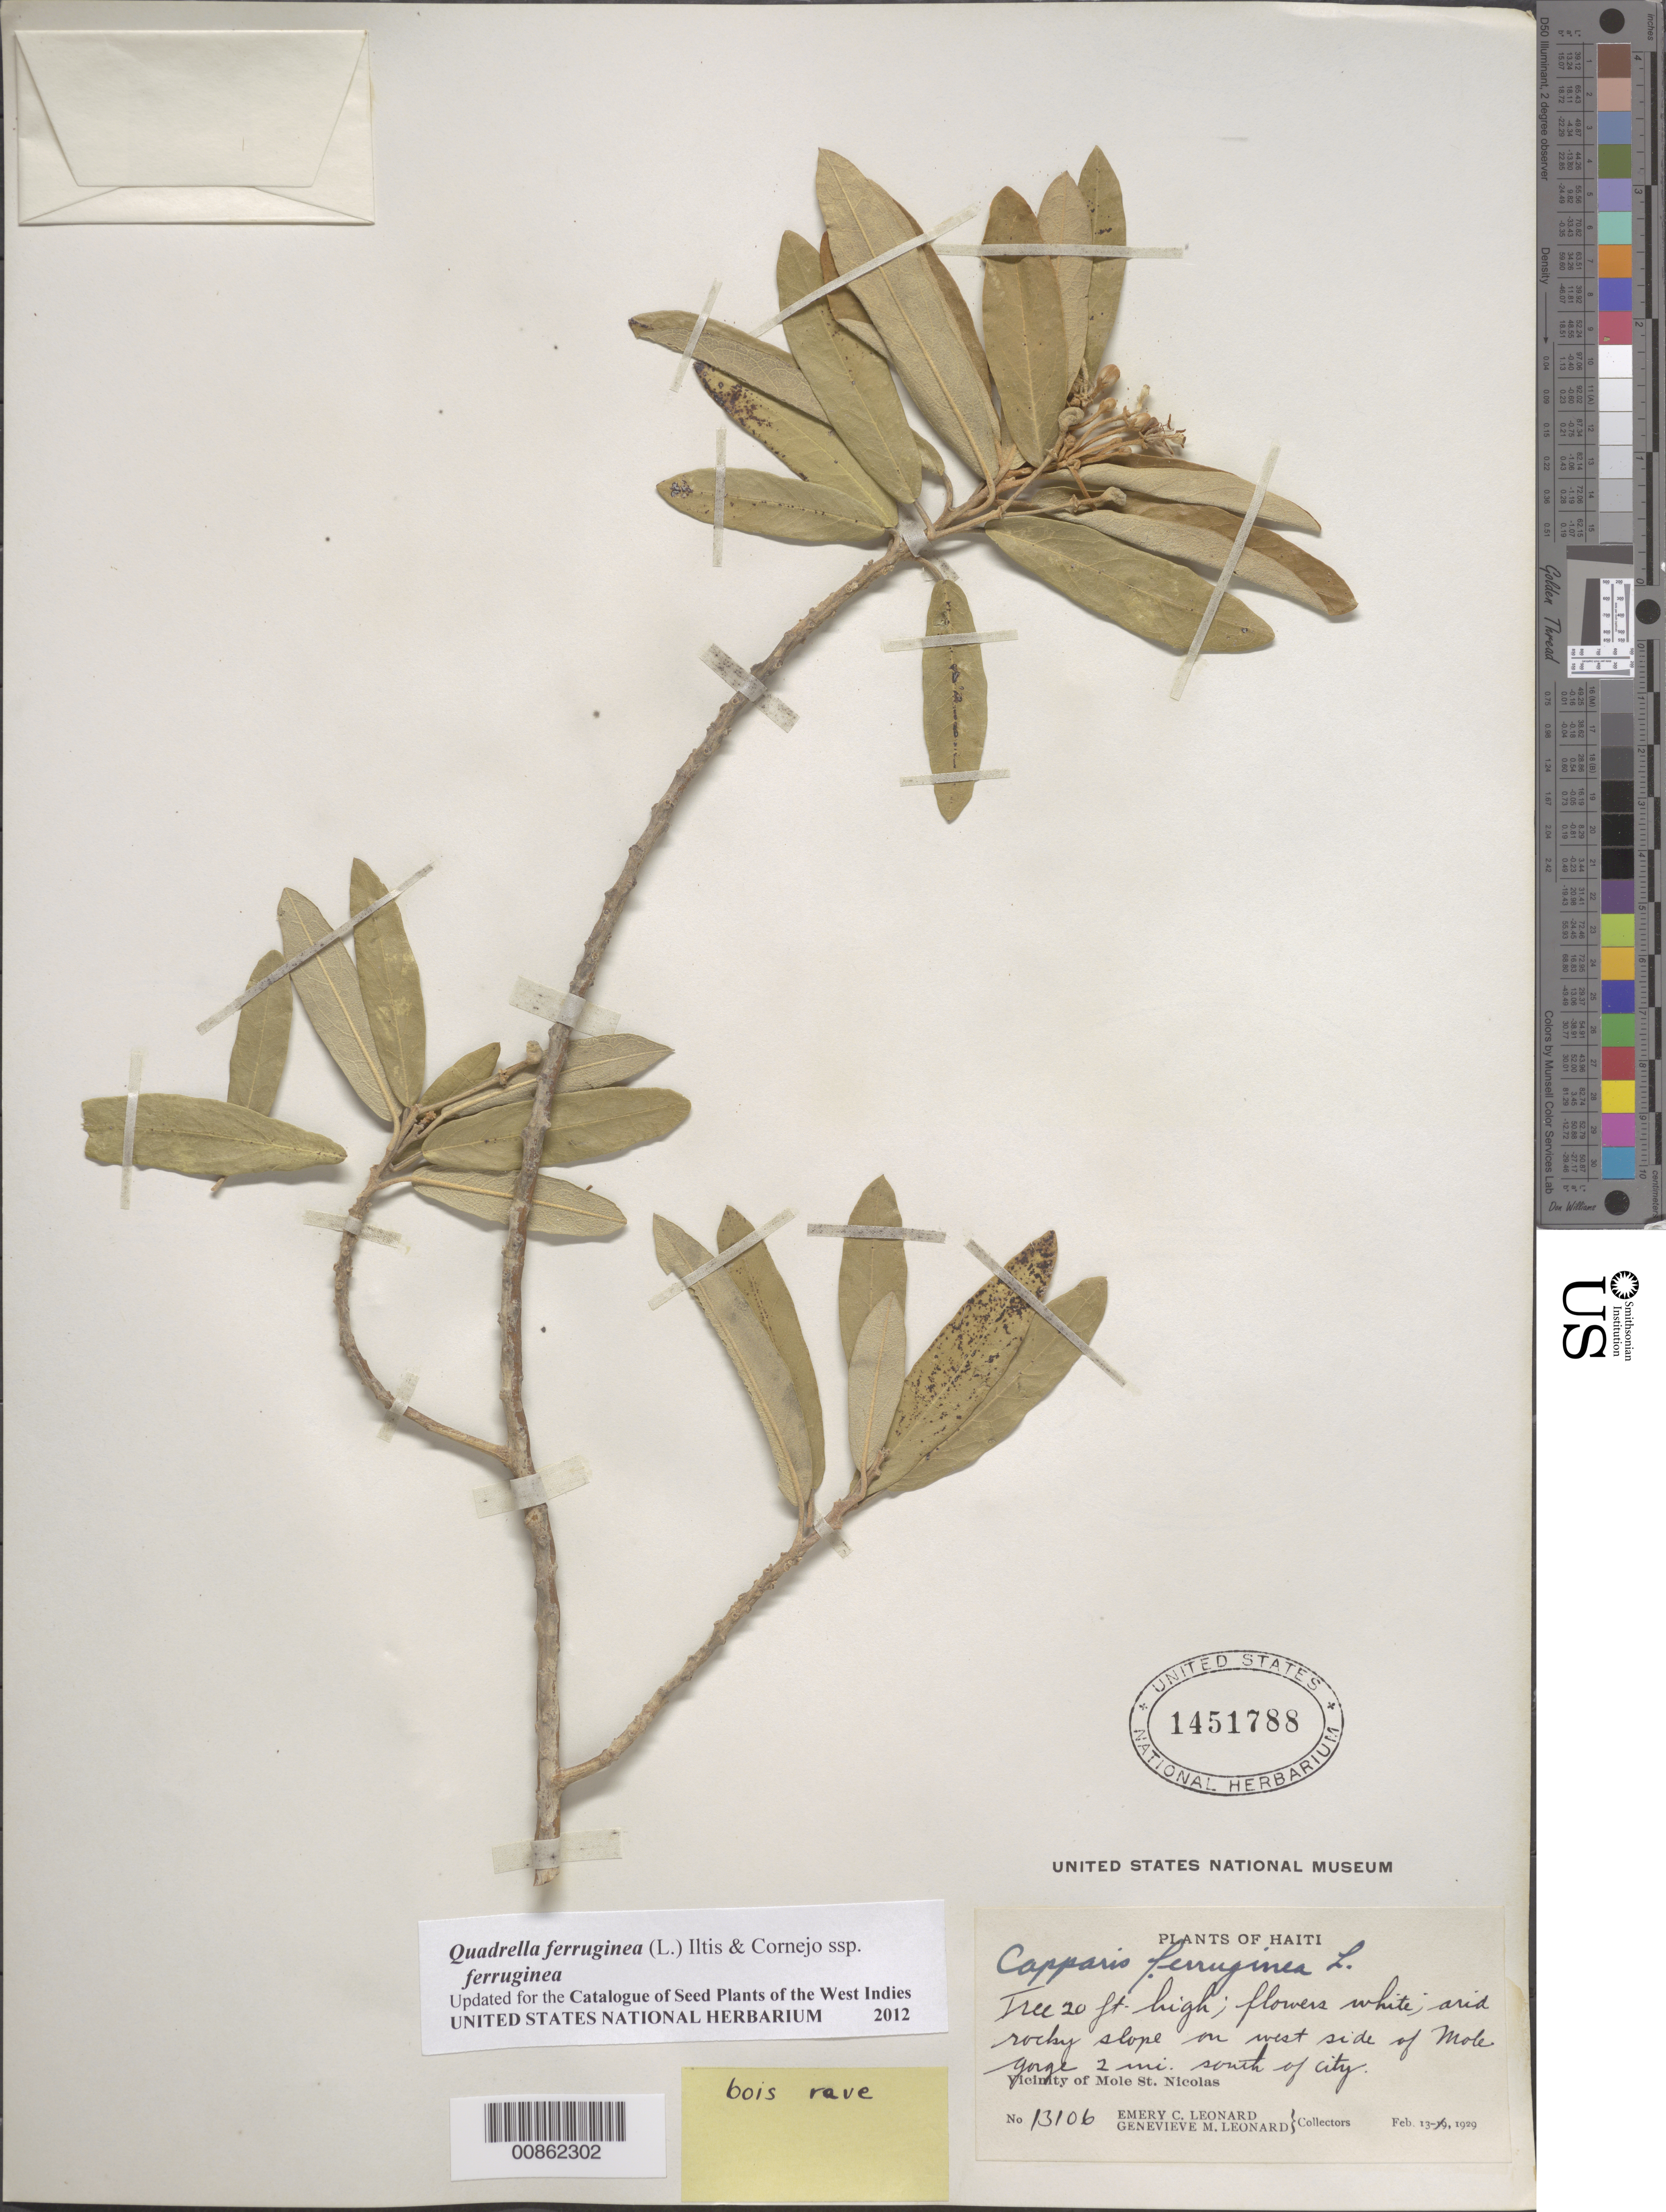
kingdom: Plantae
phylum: Tracheophyta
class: Magnoliopsida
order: Brassicales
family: Capparaceae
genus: Quadrella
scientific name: Quadrella ferruginea subsp. ferruginea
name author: (L.) Cornejo & Iltis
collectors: E. C. Leonard & G. M. Leonard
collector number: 13106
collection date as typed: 13 Feb 1929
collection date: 1929-02-13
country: Haiti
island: Hispaniola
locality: Vicinity of Mole St. Nicolas, on west side of Mole Gorge 2 mi. south of city.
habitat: Arid rocky slope.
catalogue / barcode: US 1451788